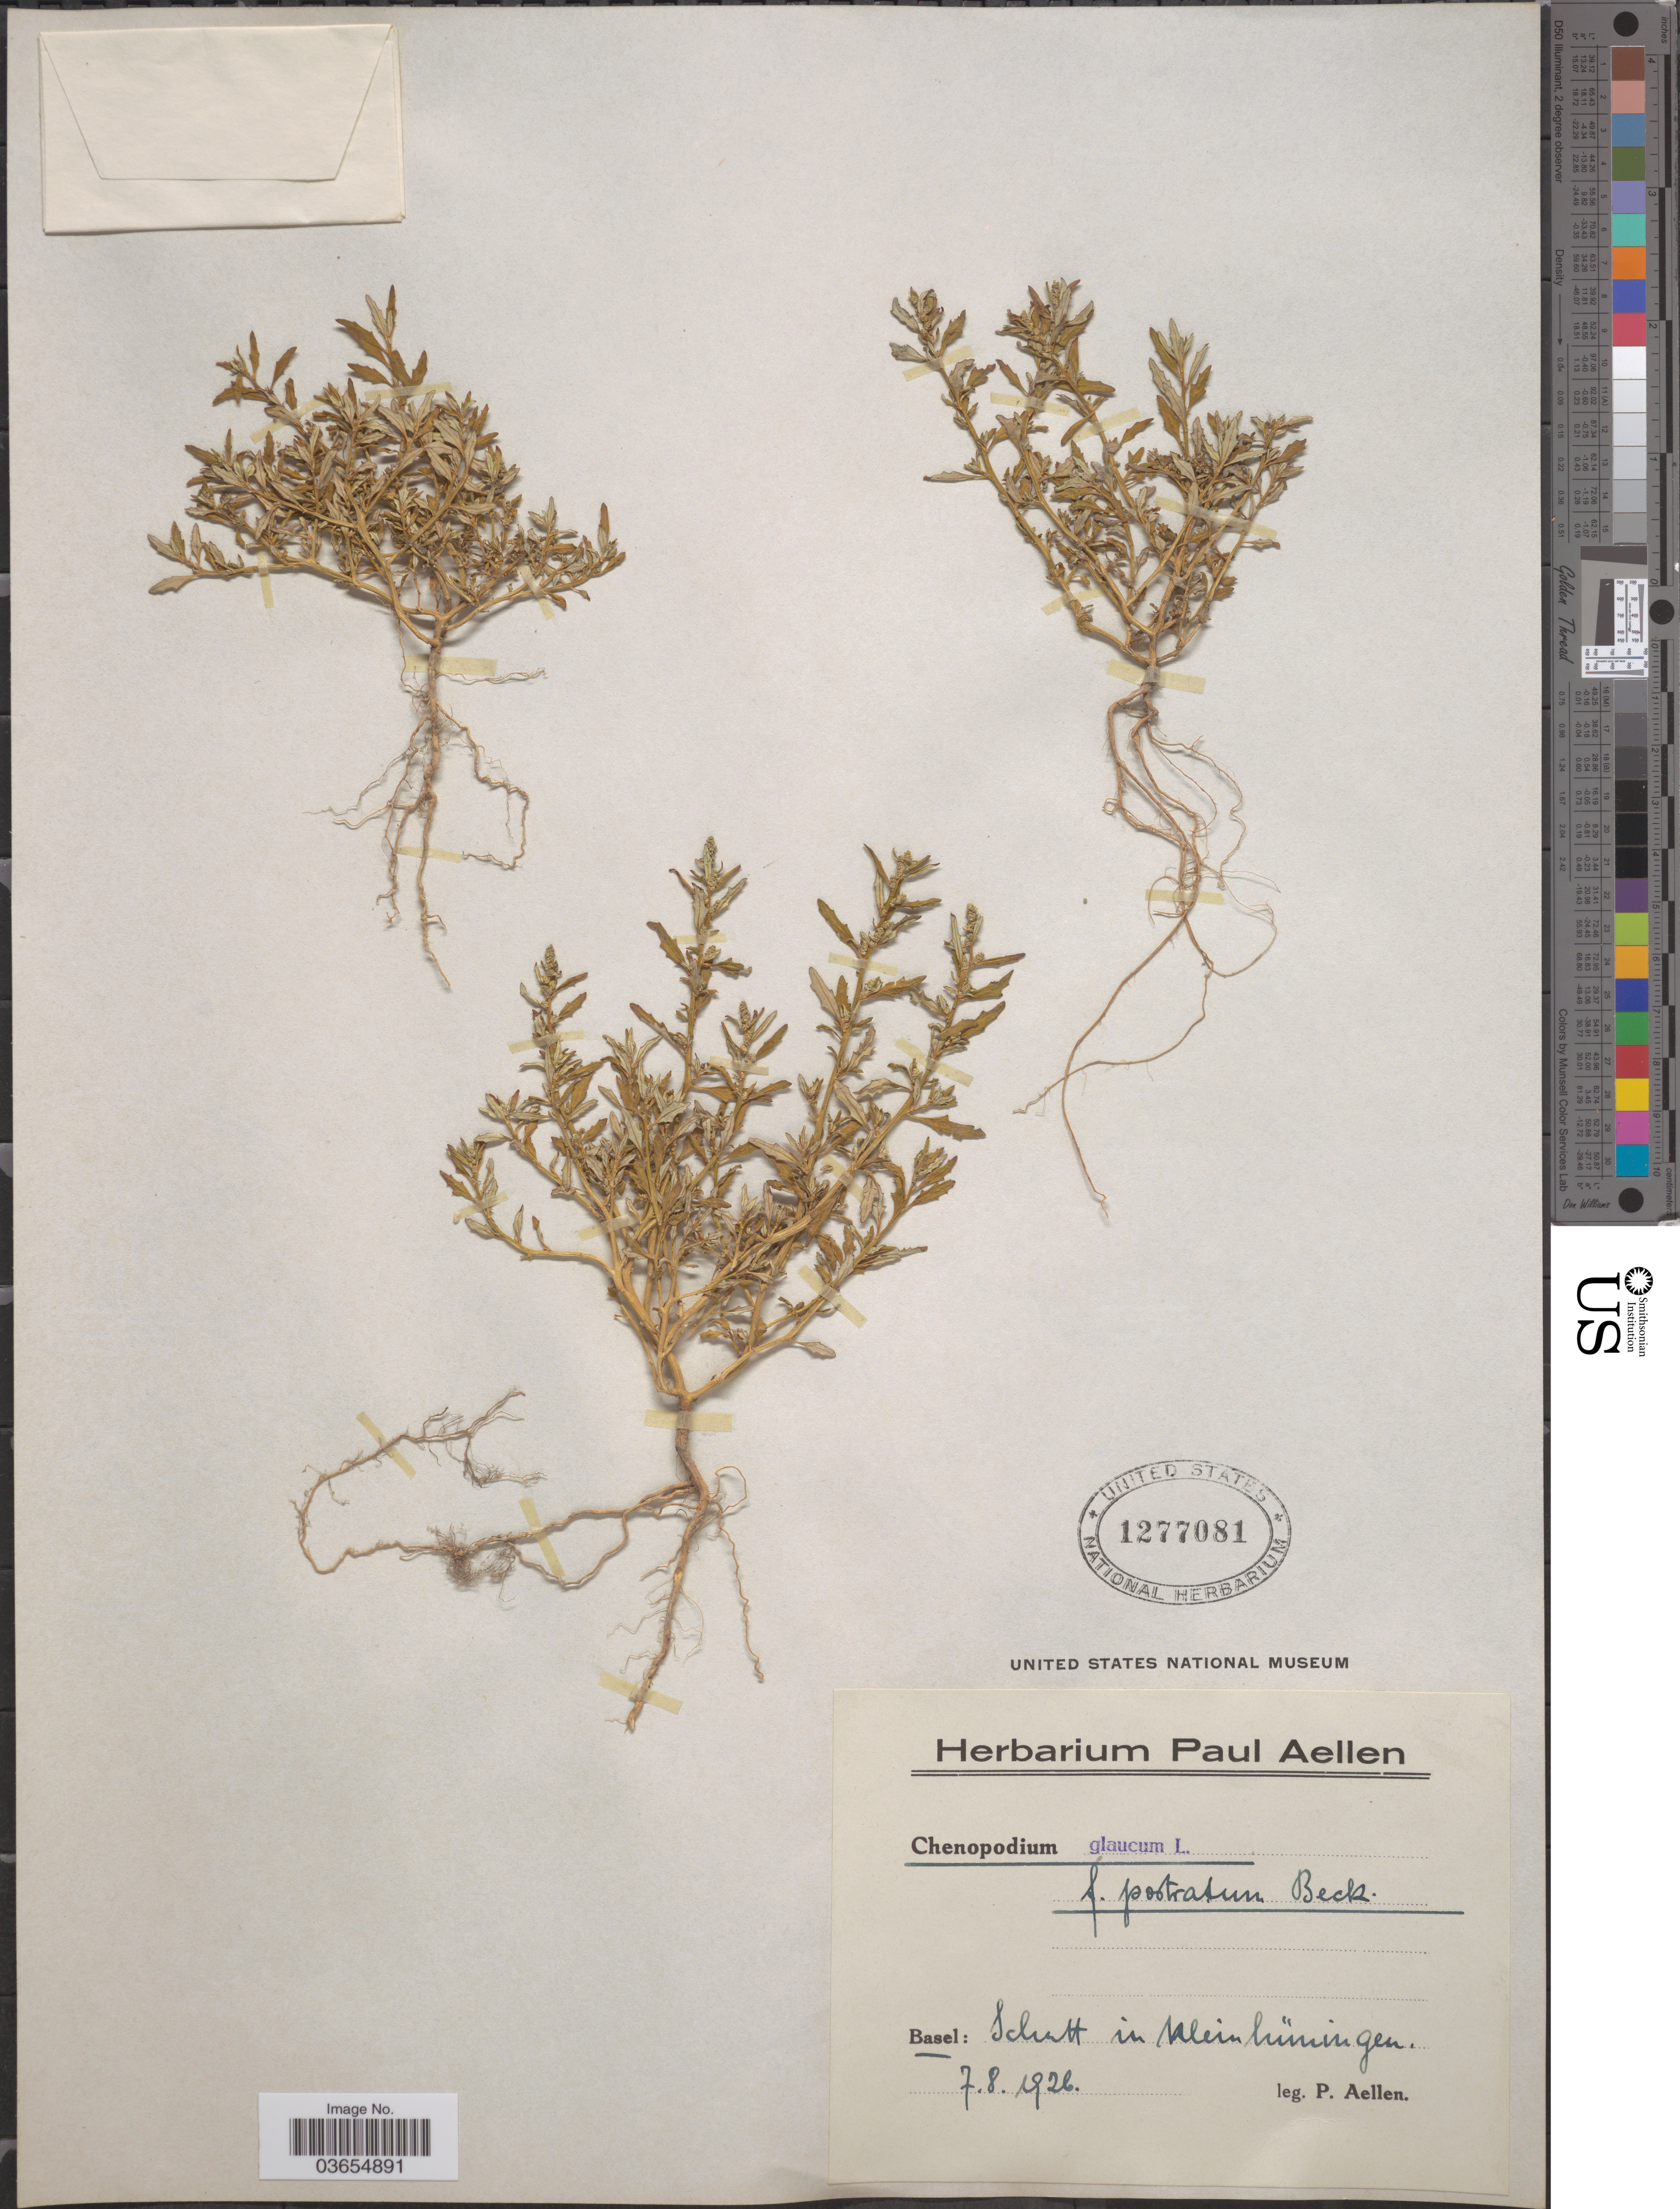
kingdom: Plantae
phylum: Tracheophyta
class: Magnoliopsida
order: Caryophyllales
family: Amaranthaceae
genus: Chenopodium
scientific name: Chenopodium glaucum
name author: L.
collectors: P. Aellen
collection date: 1926-08-07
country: Switzerland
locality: Basel: Schutt in Klein hüningen.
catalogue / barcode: US 1277081